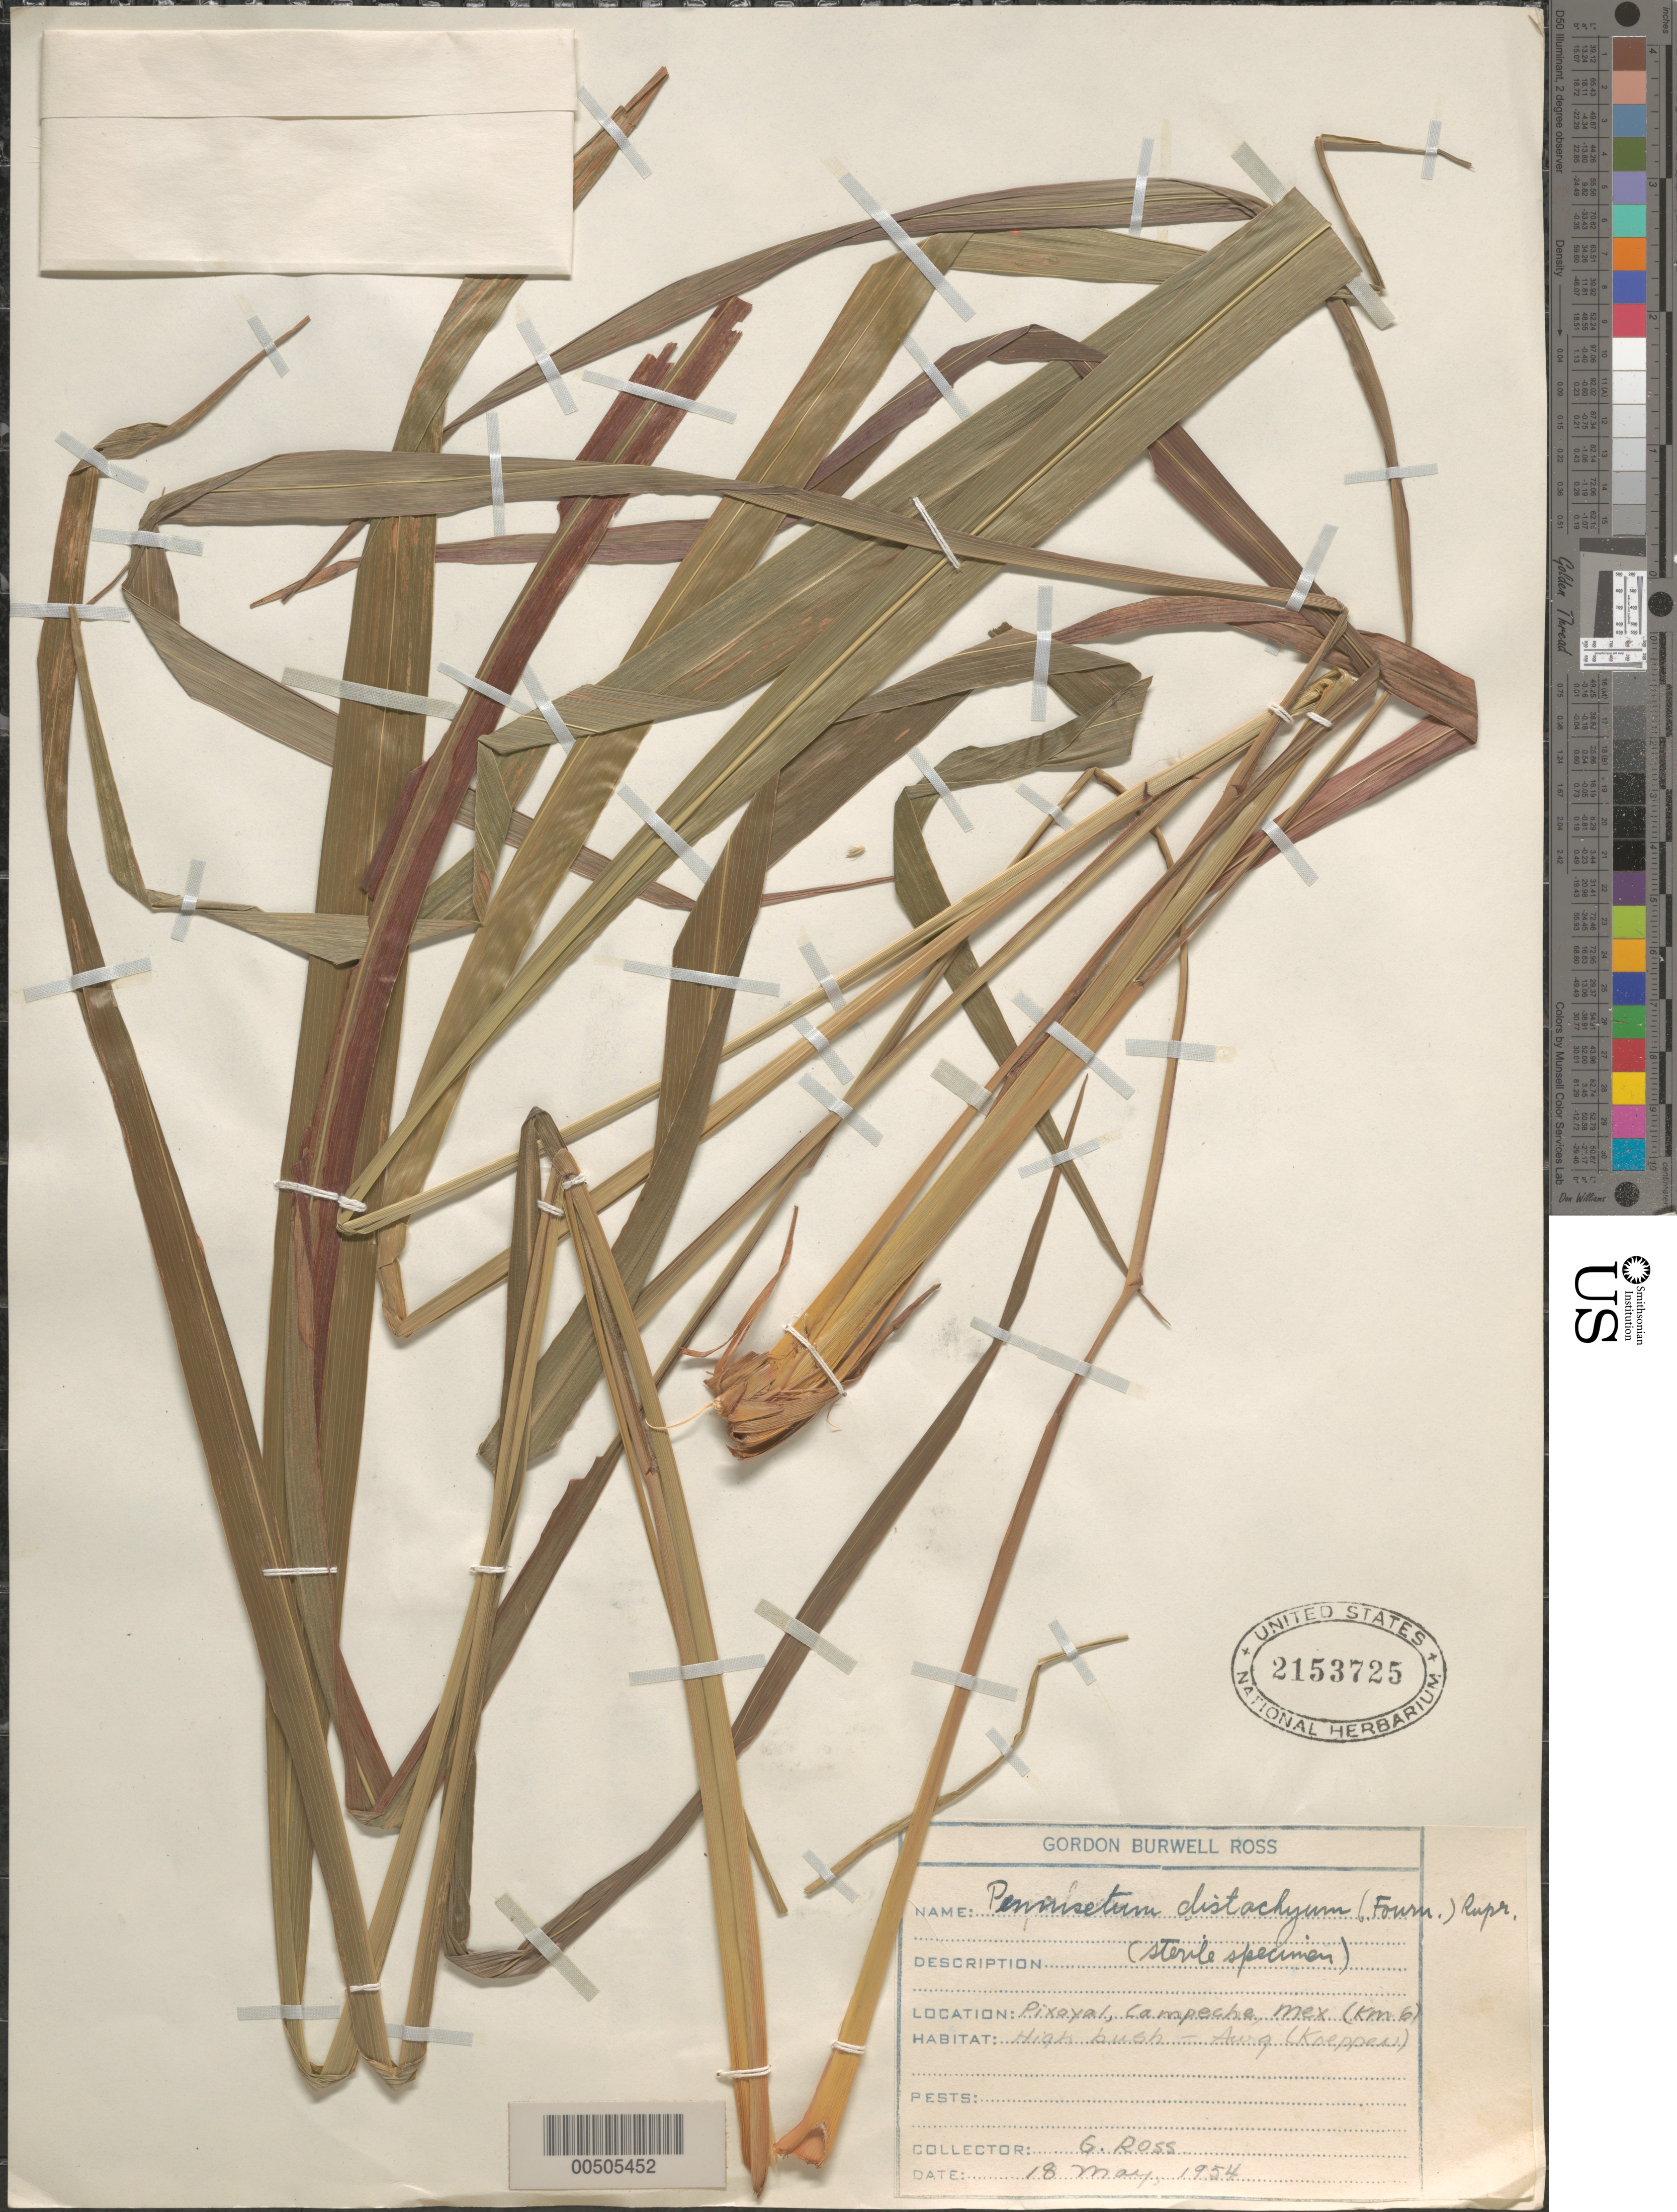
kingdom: Plantae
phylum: Tracheophyta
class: Liliopsida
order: Poales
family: Poaceae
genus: Pennisetum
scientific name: Pennisetum distachyum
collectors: G. B. Ross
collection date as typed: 18 May 1954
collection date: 1954-05-18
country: Mexico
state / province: Chiapas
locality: Pixoyal, Km 6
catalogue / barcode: US 2153725